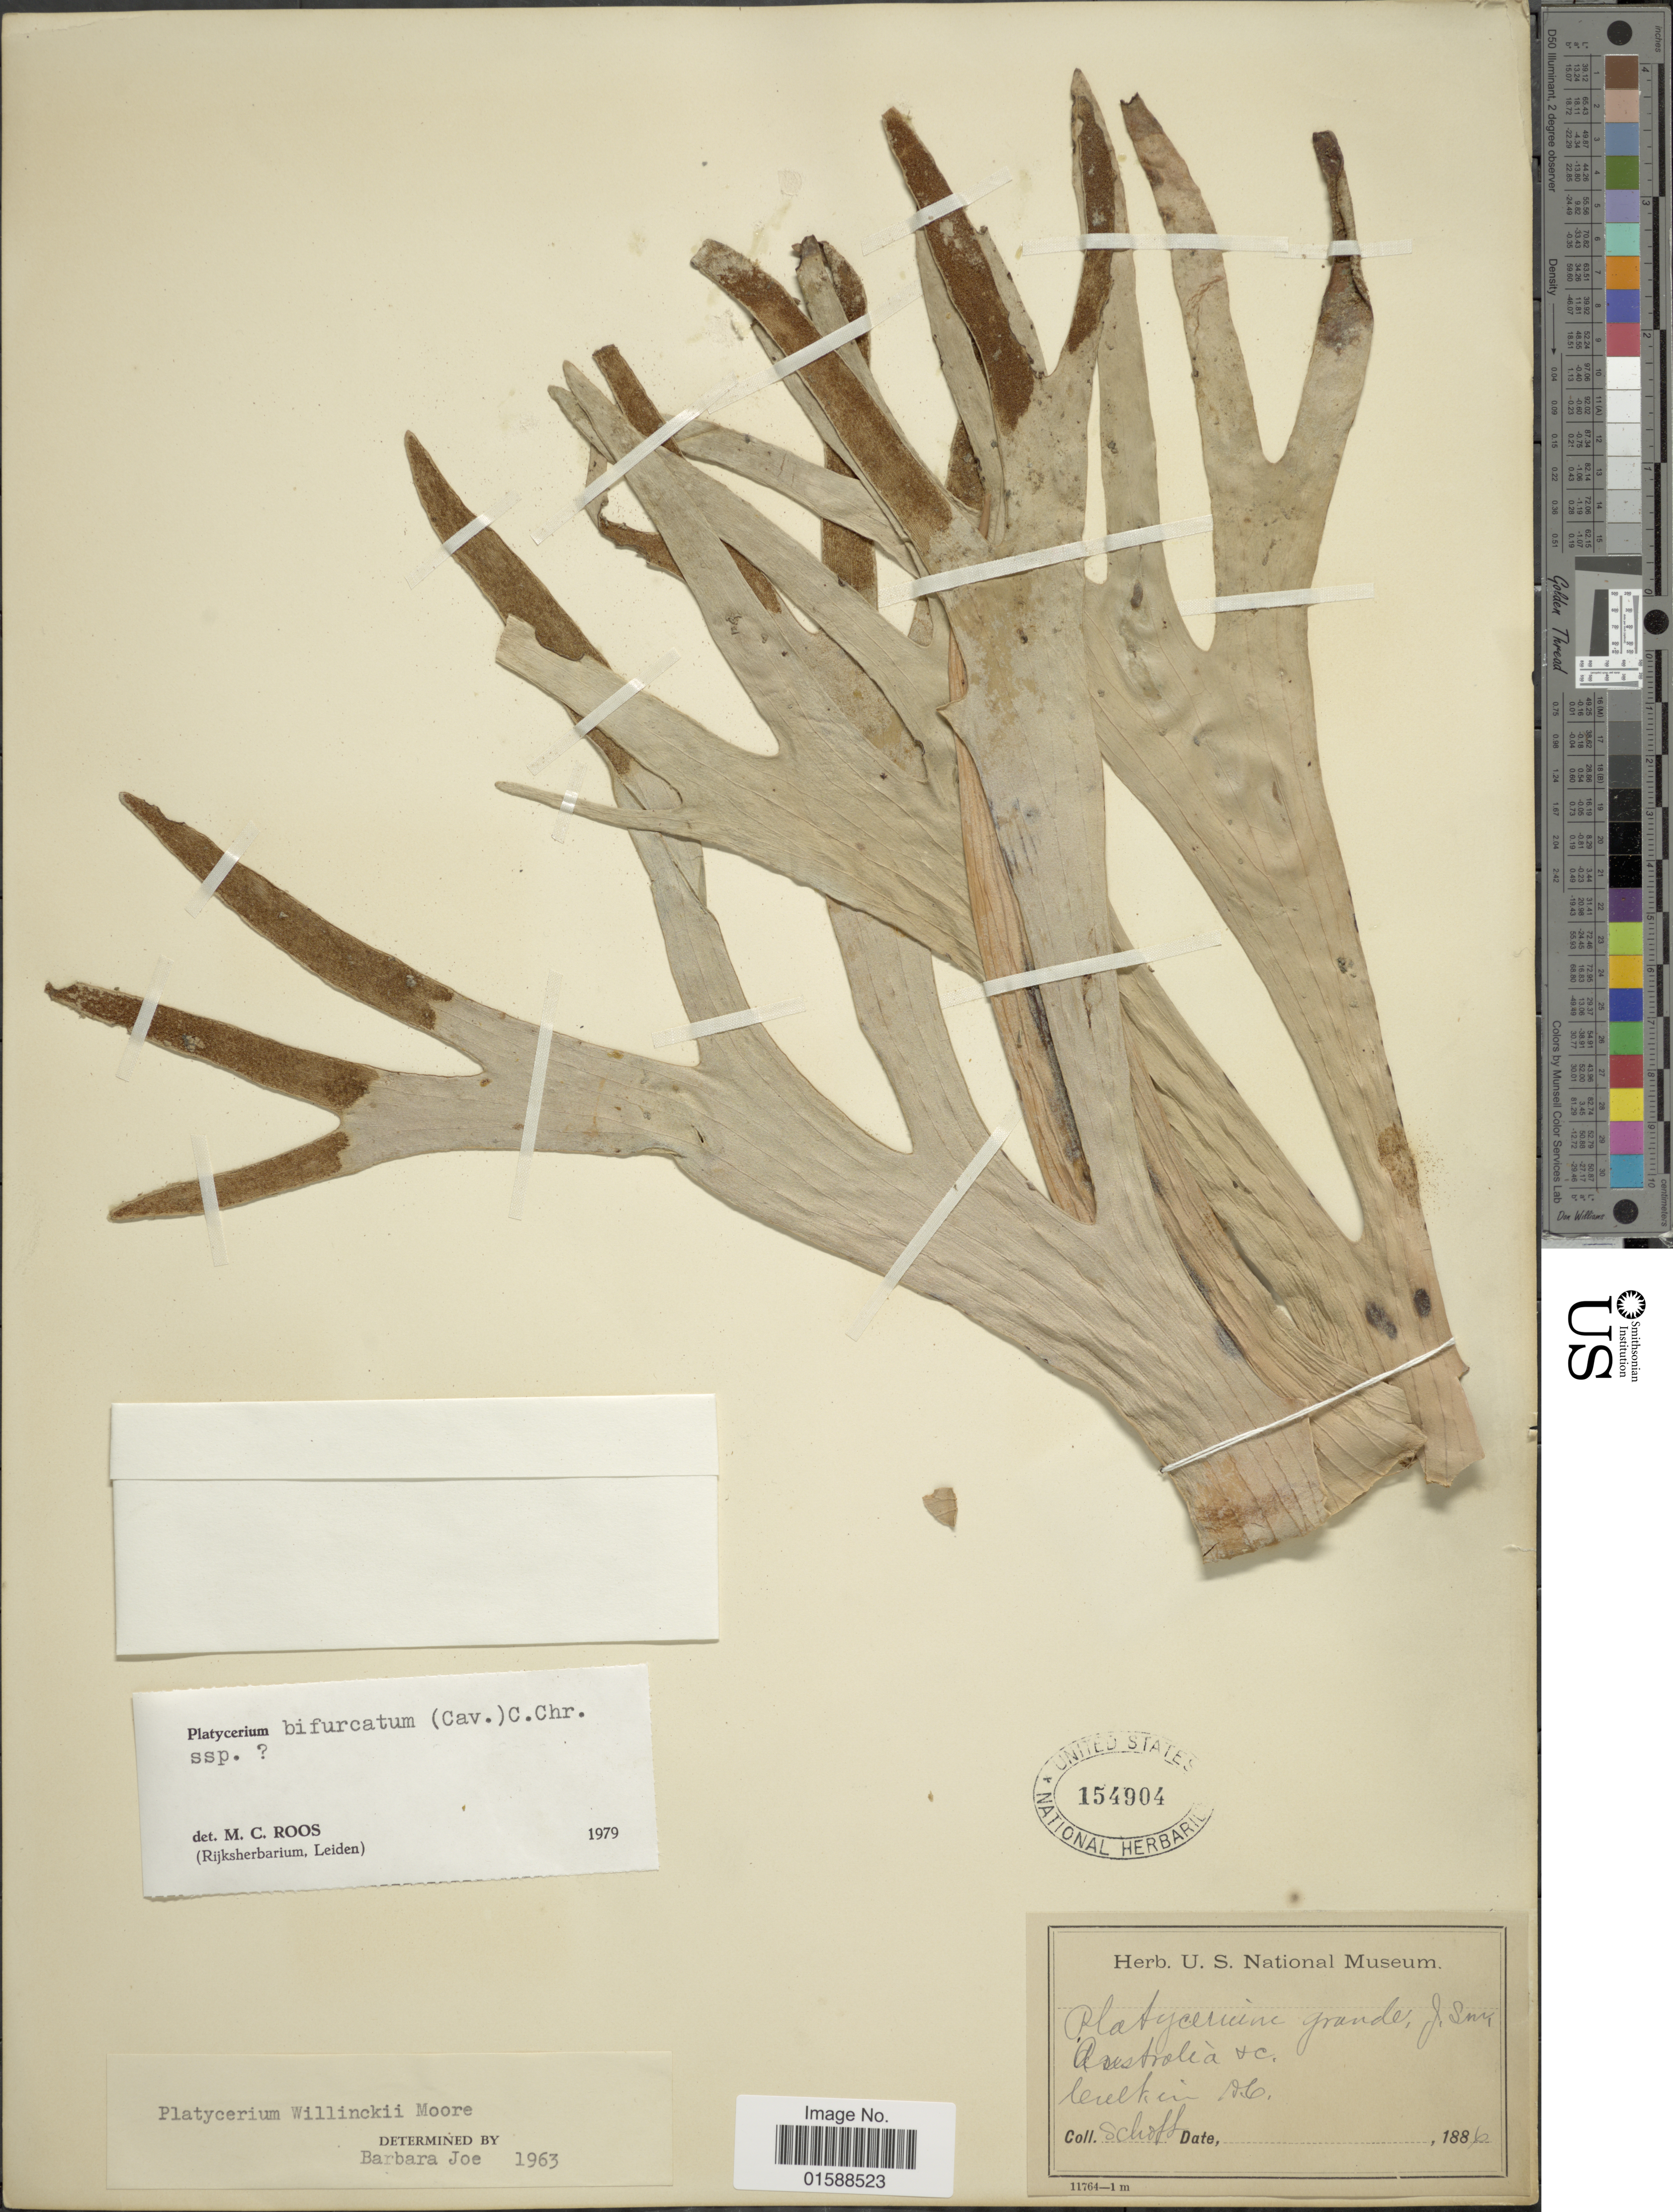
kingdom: Plantae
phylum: Tracheophyta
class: Polypodiopsida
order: Polypodiales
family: Polypodiaceae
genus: Platycerium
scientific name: Platycerium bifurcatum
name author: (Cav.) C. Chr.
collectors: -. Schoff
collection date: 1886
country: United States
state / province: Missouri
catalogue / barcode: US 154904